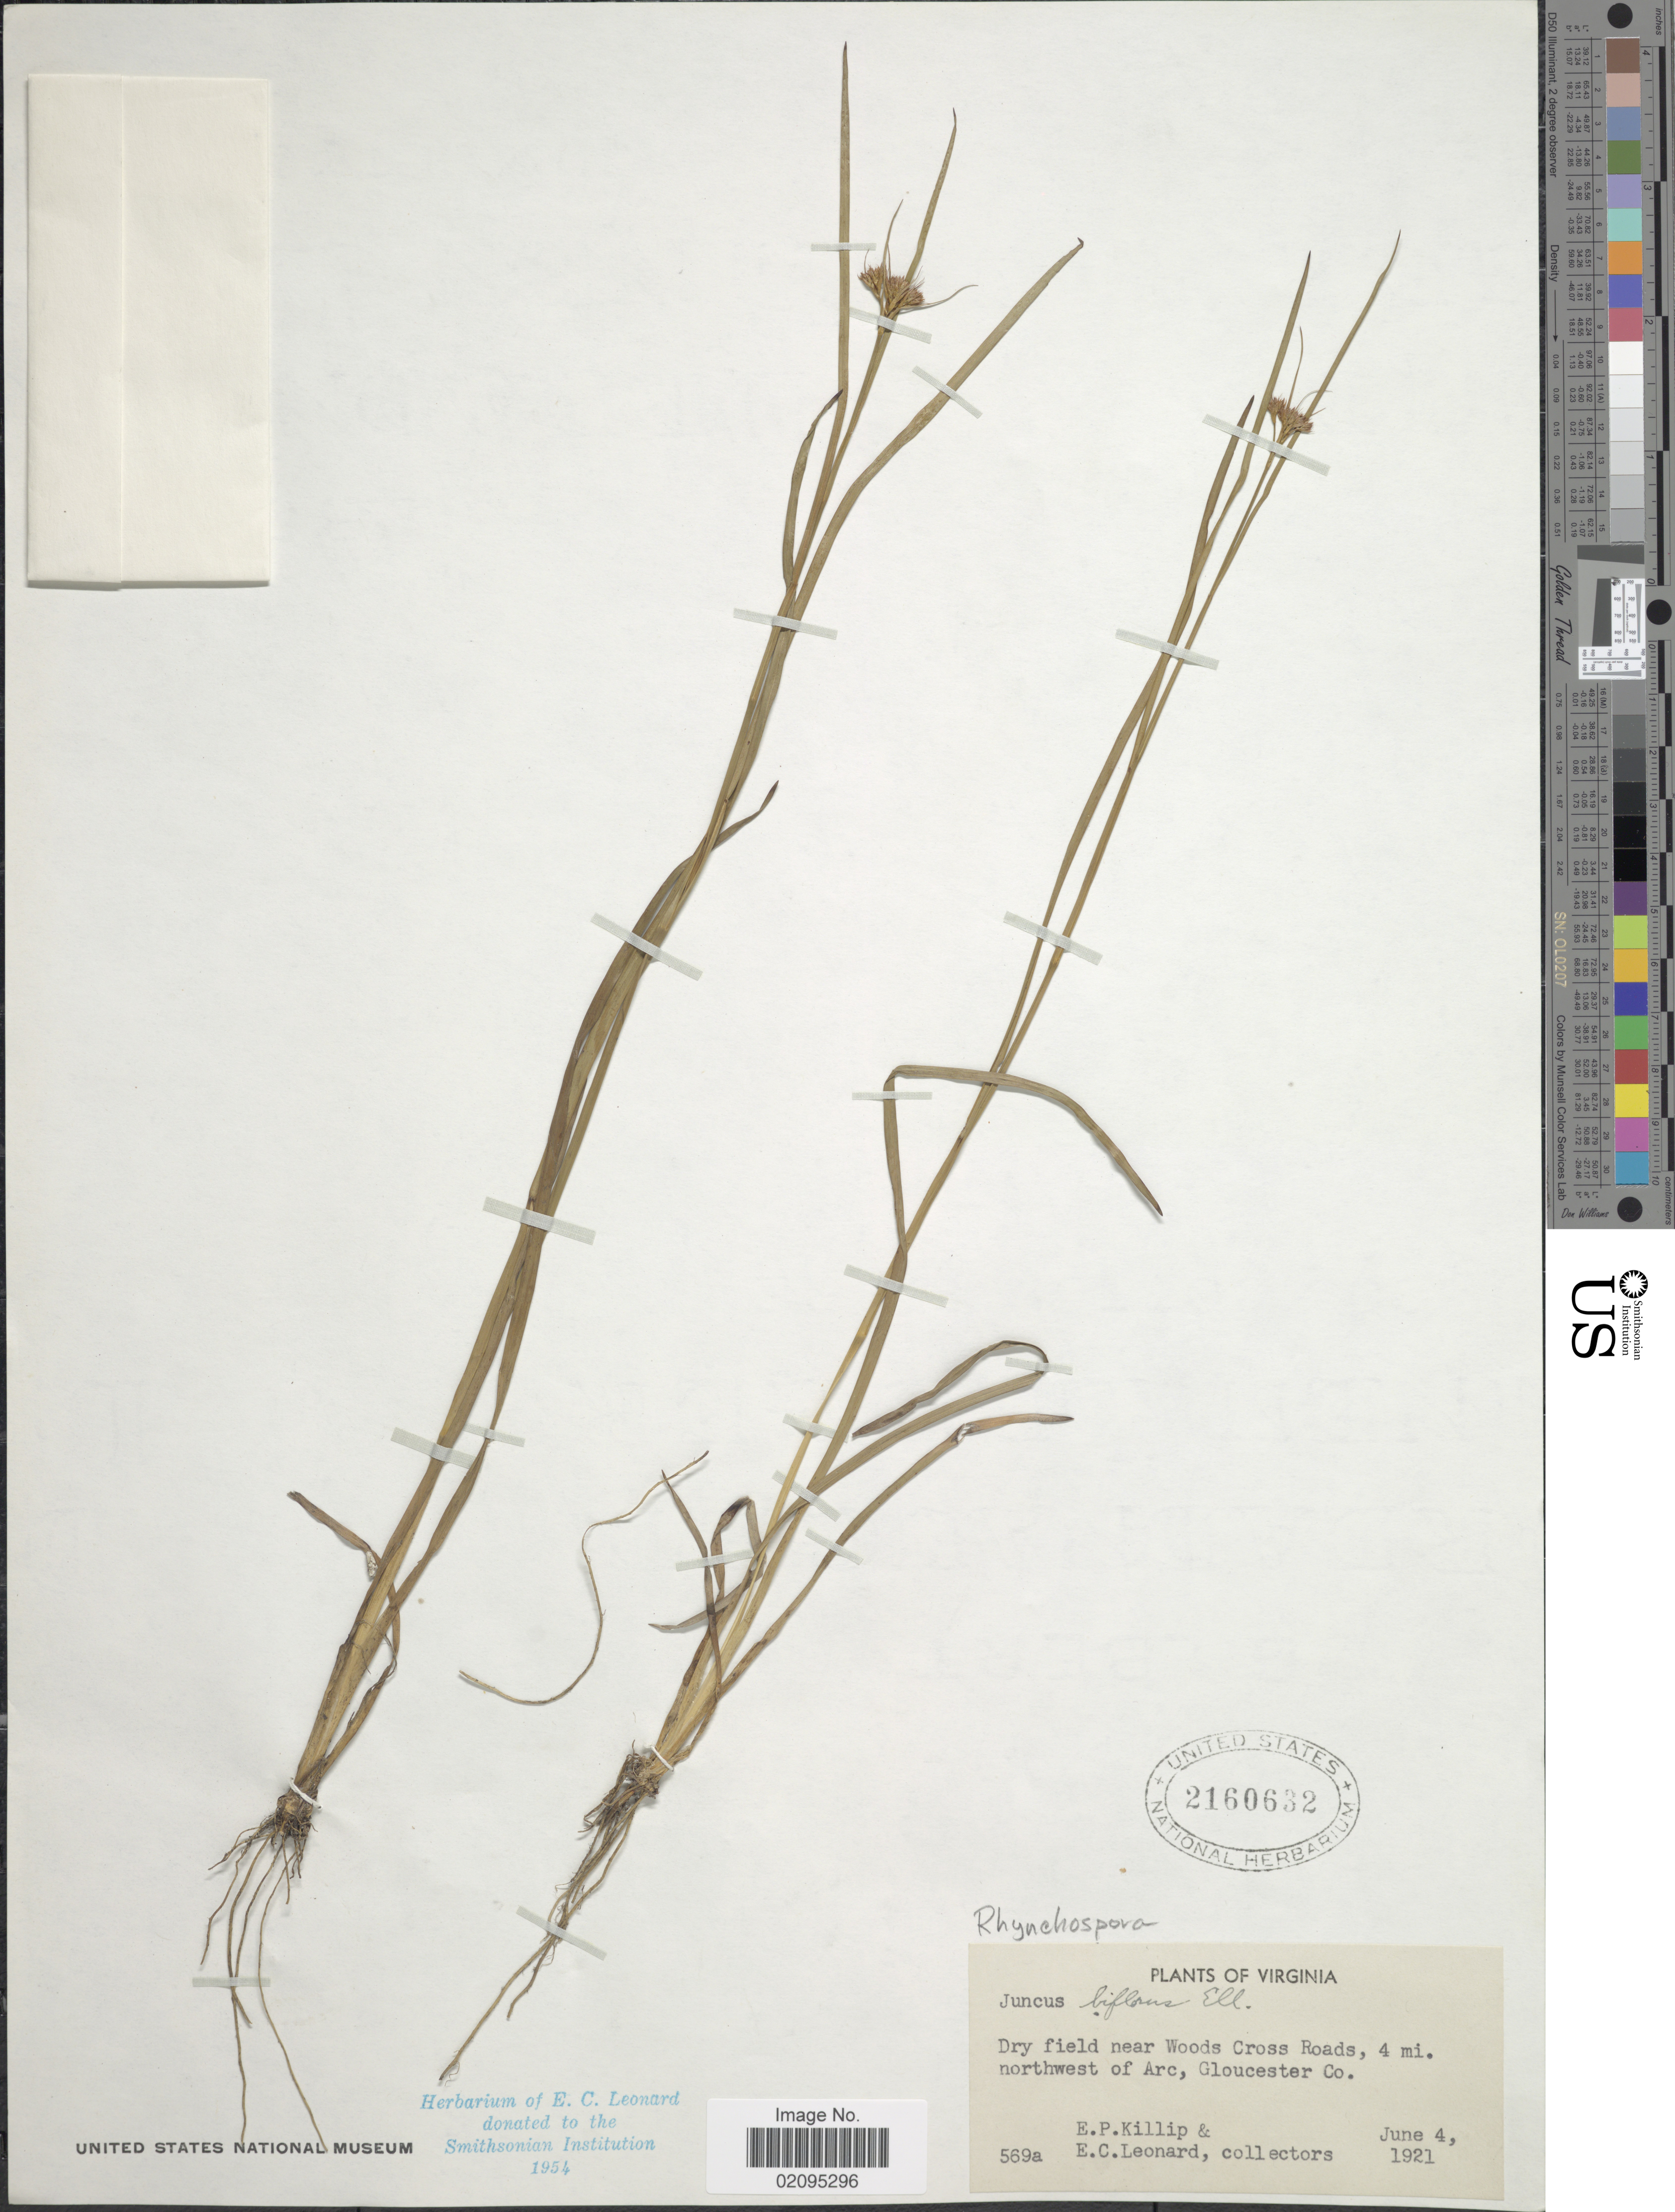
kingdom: Plantae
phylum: Tracheophyta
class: Liliopsida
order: Poales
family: Juncaceae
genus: Juncus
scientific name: Juncus biflorus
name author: Ell.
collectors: E. P. Killip & E. C. Leonard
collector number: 569a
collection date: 1921-06-04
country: United States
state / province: Virginia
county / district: Gloucester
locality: Dry field near Woods Cross Roads, 4 mi. northwest of Arc.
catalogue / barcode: US 2160632